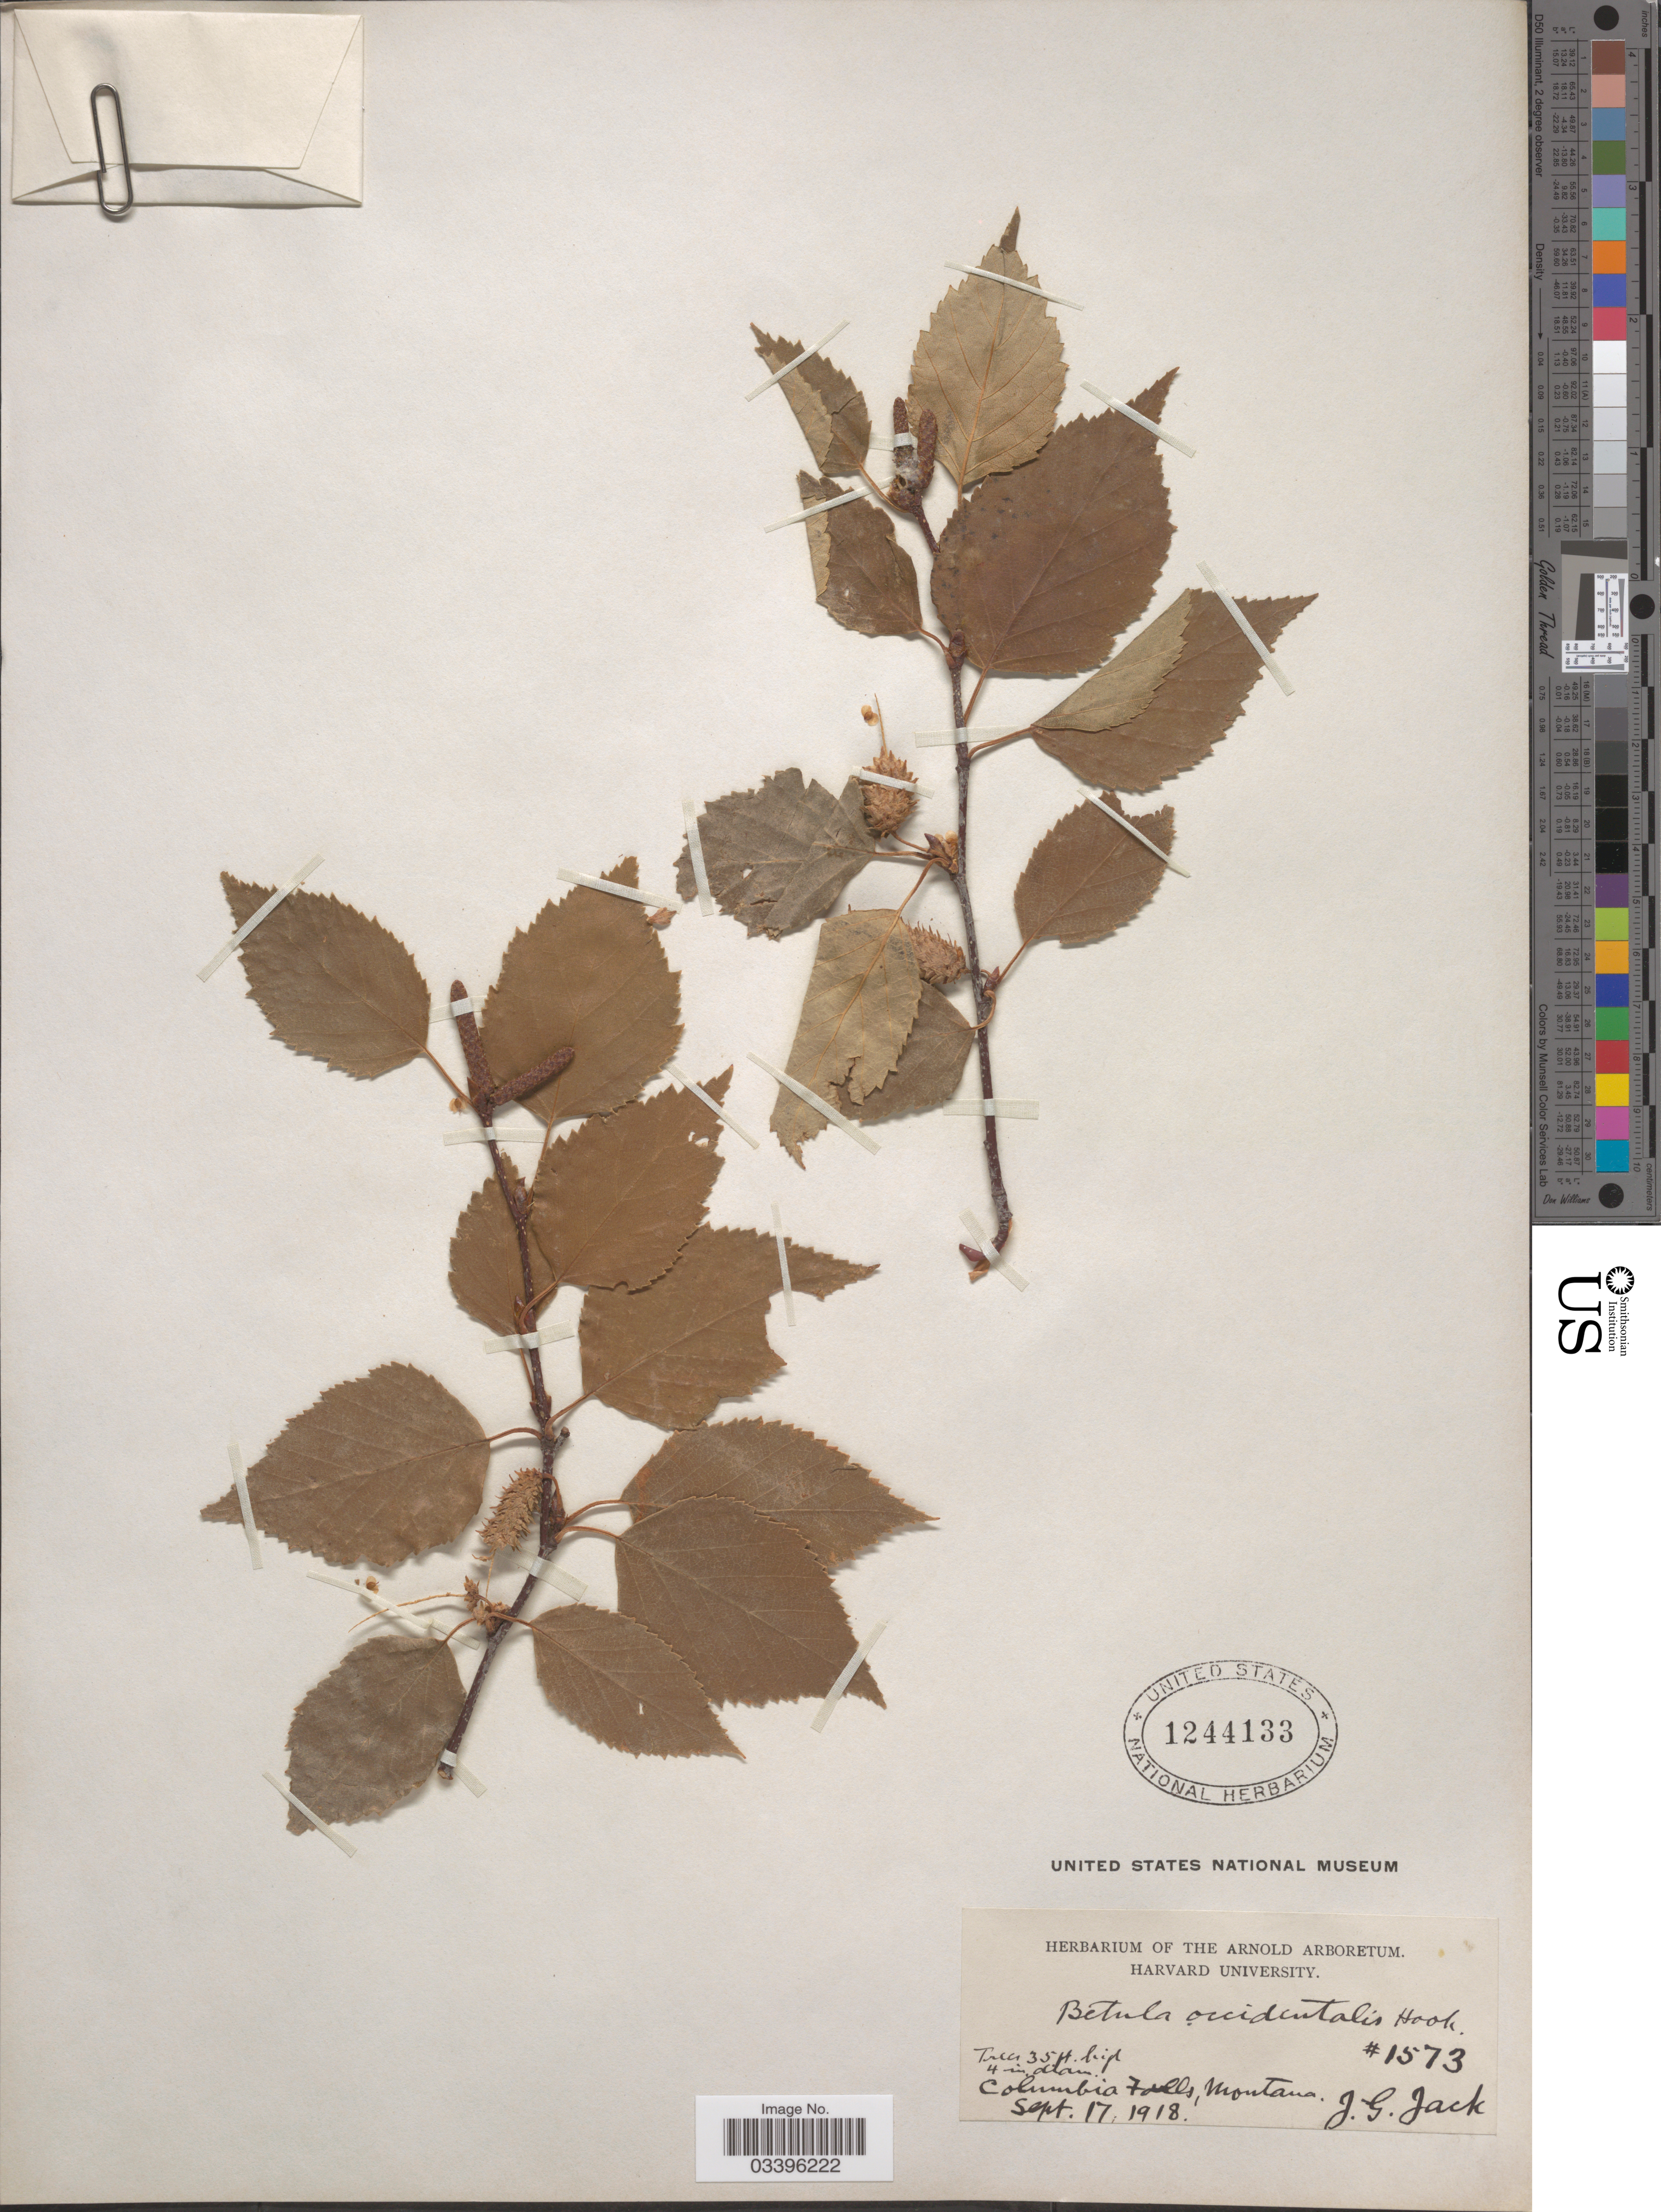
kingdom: Plantae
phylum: Tracheophyta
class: Magnoliopsida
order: Fagales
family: Betulaceae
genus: Betula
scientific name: Betula occidentalis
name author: Hook.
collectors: J. G. Jack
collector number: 1573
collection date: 1918-09-17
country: United States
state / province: Montana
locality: Columbia Falls.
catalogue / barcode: US 1244133